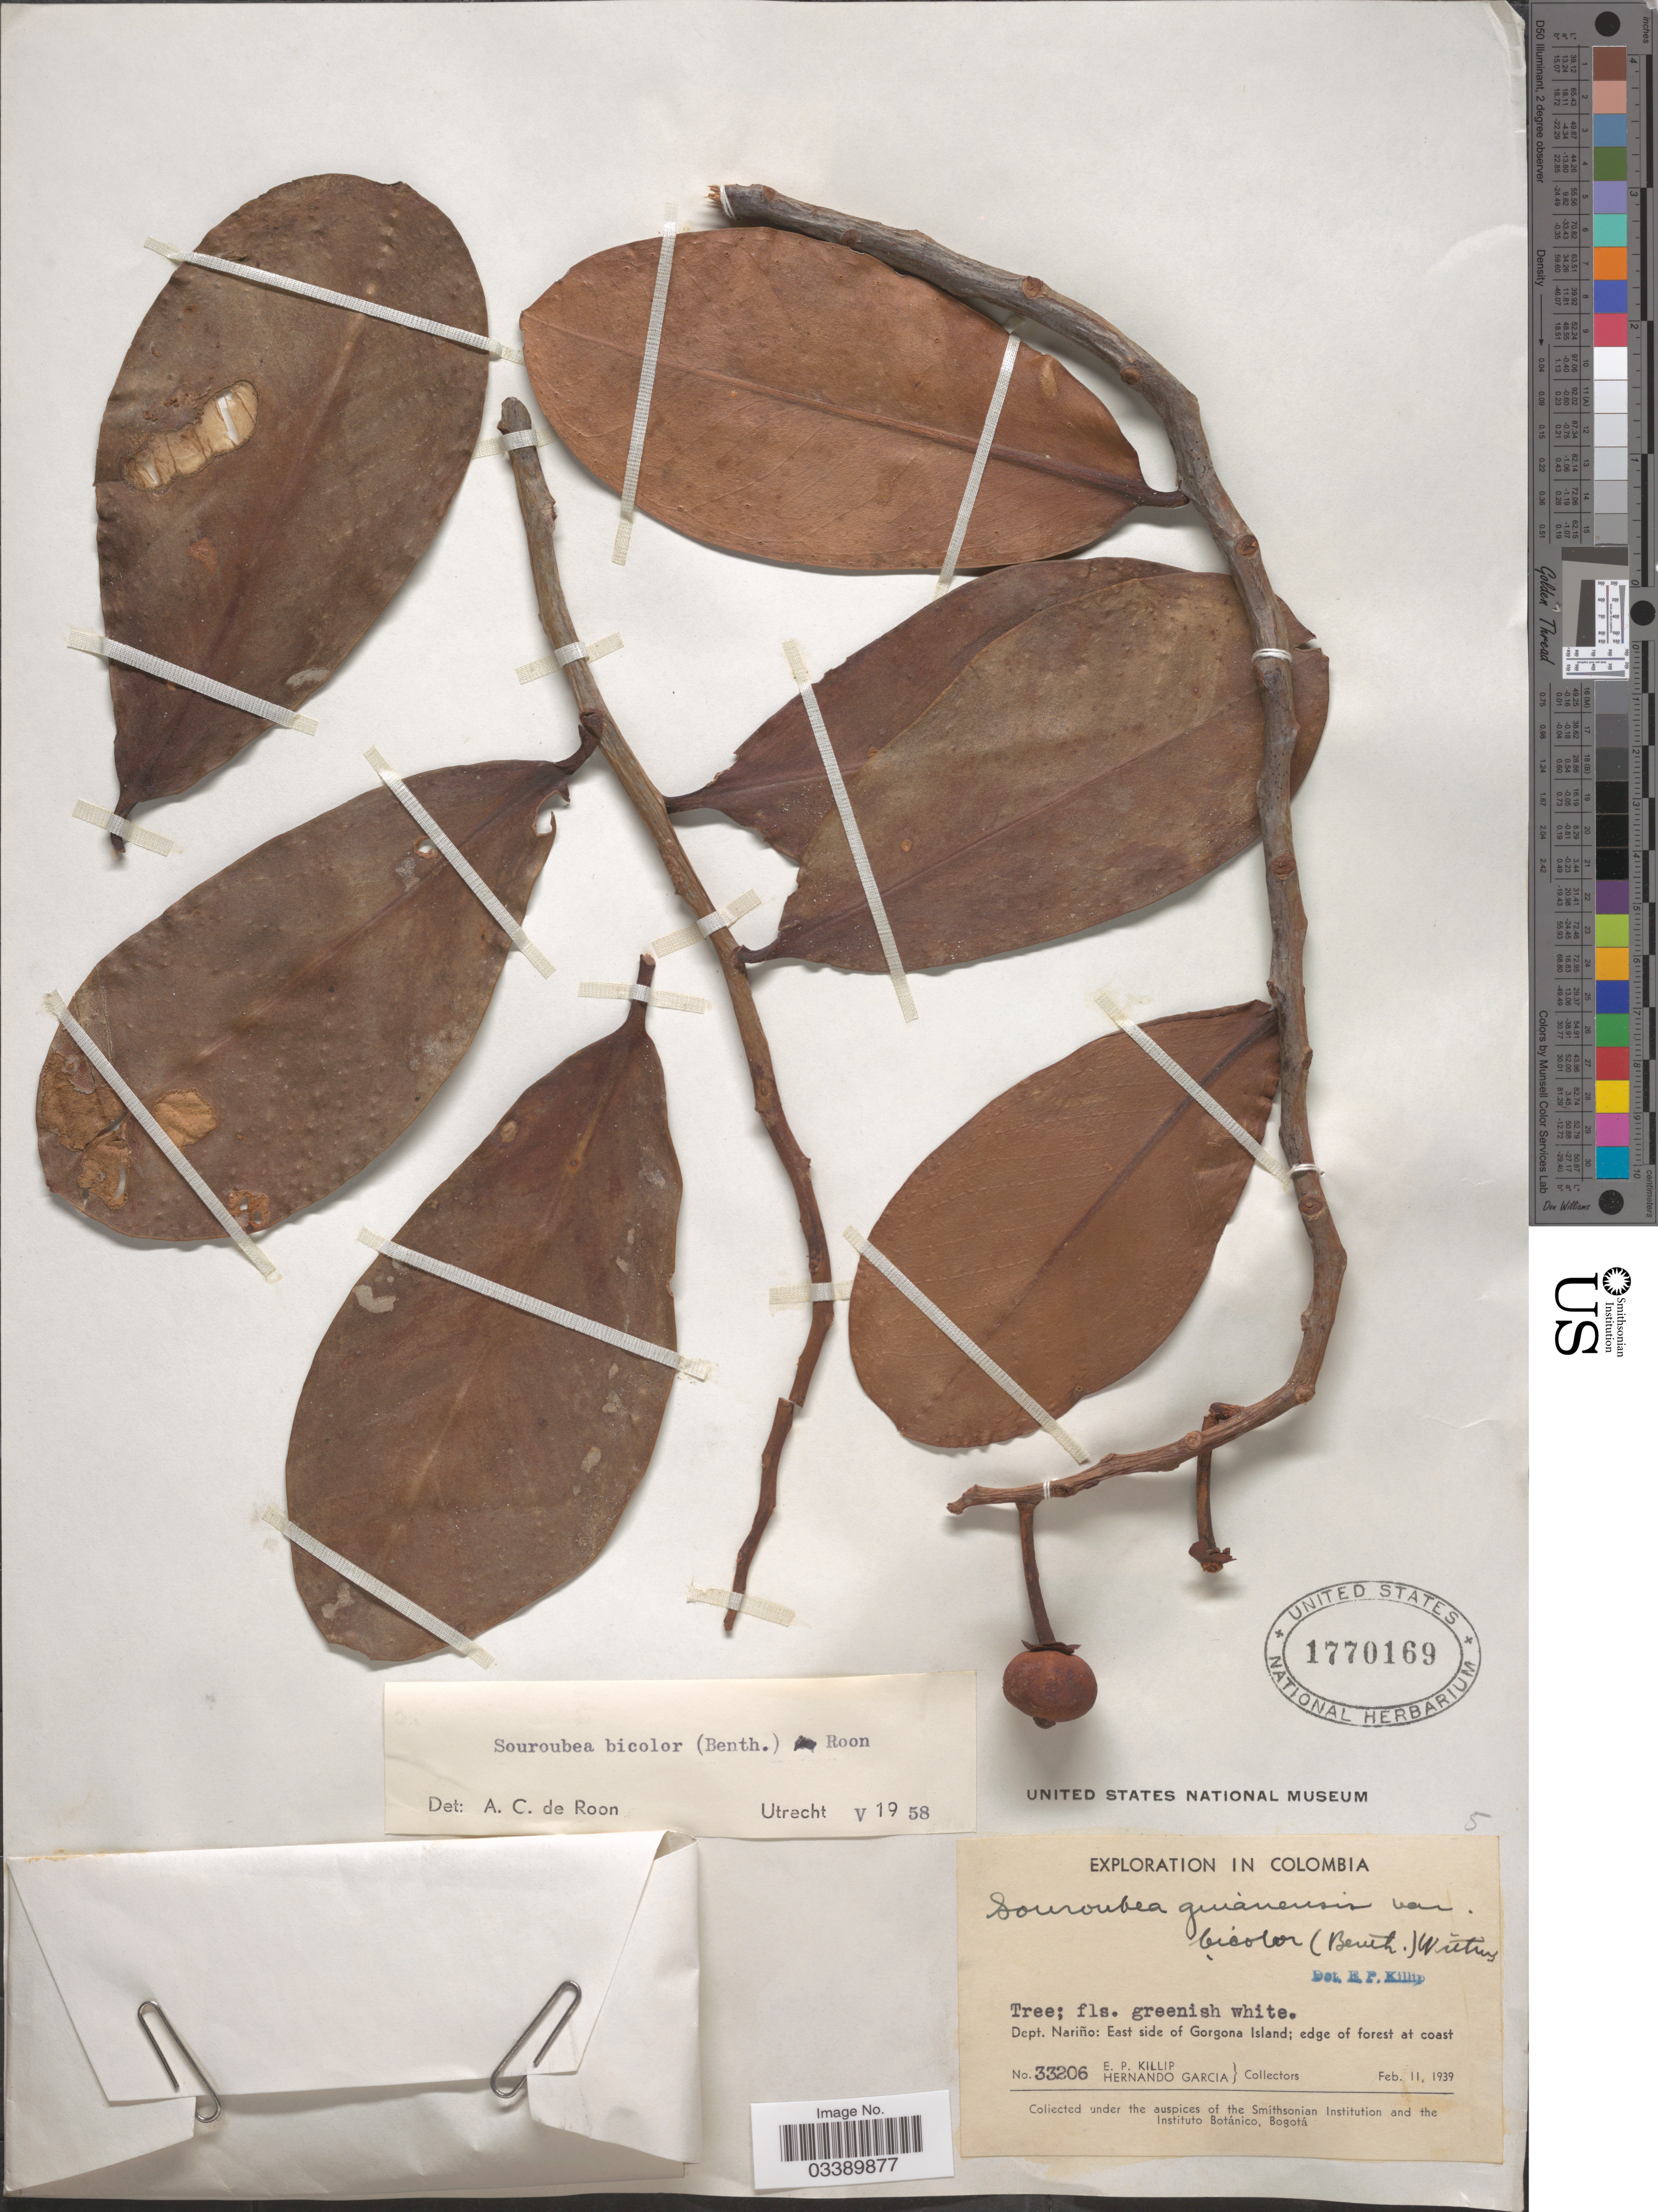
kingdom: Plantae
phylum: Tracheophyta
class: Magnoliopsida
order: Ericales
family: Marcgraviaceae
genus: Souroubea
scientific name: Souroubea bicolor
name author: (Benth.) de Roon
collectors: E. P. Killip & H. Garcia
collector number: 33206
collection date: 1939-02-11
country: Colombia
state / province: Nariño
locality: Dept. Nariño: East side of Gorgona Island; edge forest at coast.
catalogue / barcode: US 1770169